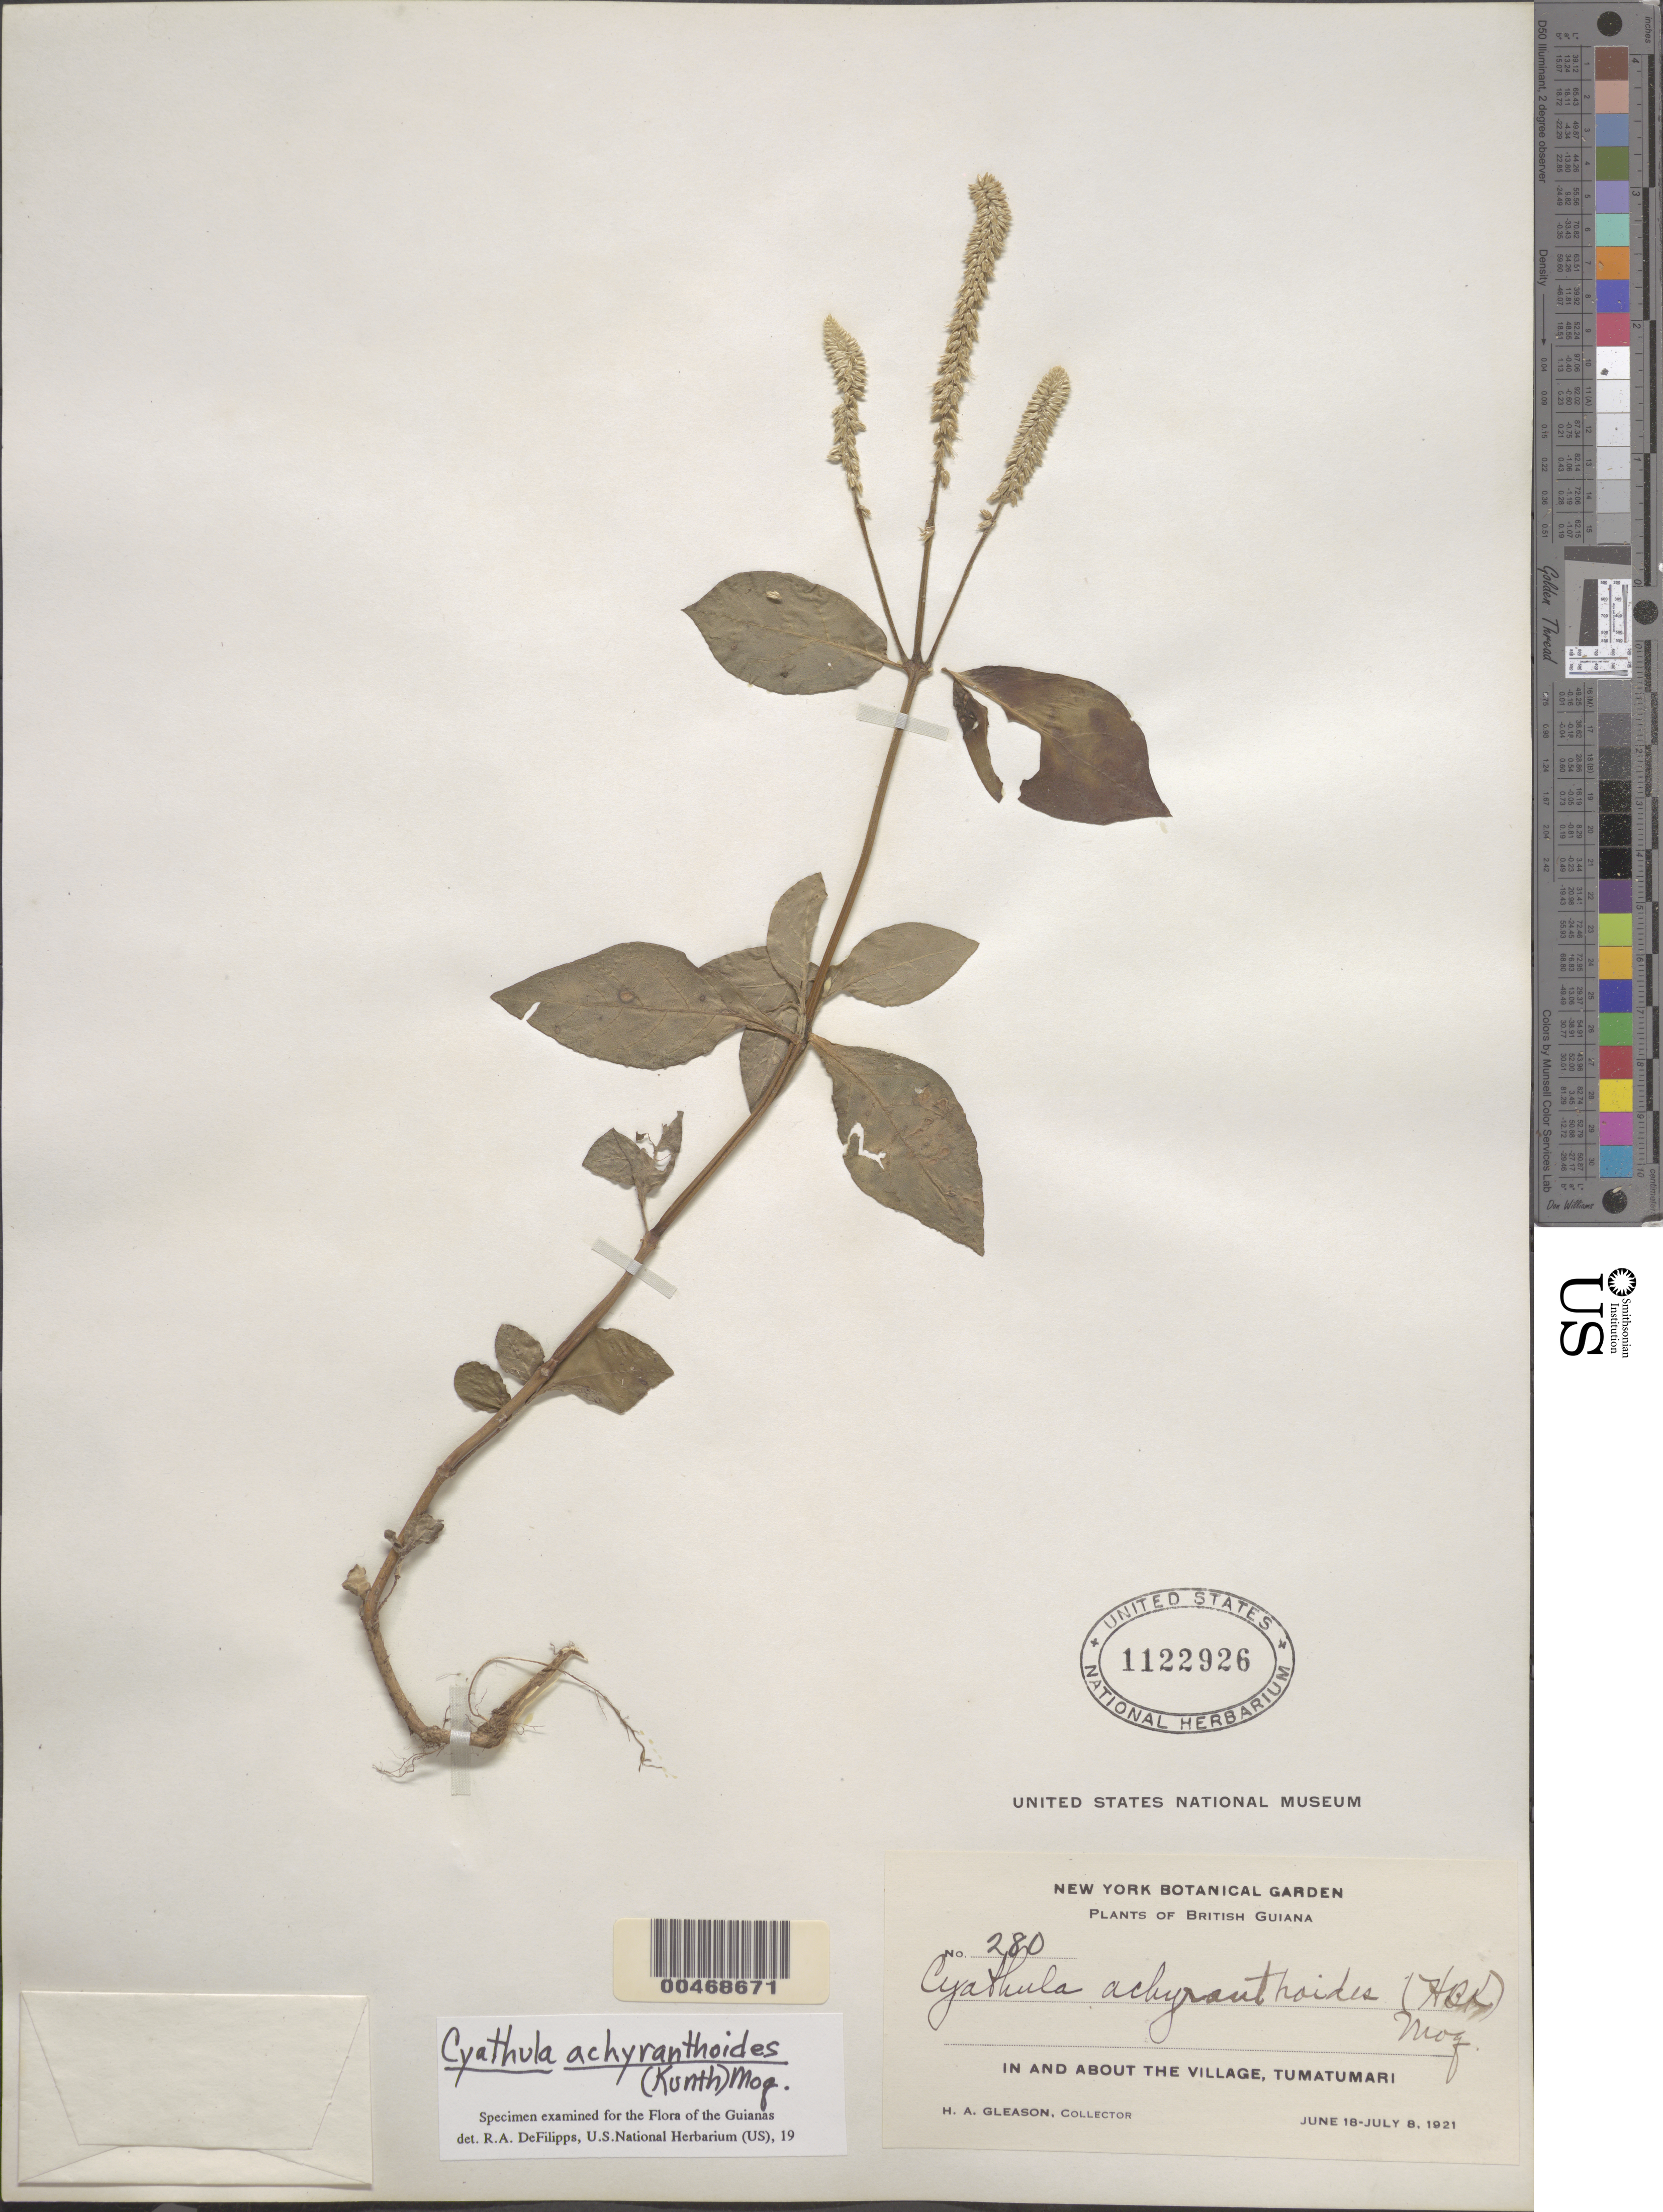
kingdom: Plantae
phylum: Tracheophyta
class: Magnoliopsida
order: Caryophyllales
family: Amaranthaceae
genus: Cyathula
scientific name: Cyathula achyranthoides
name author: (Kunth) Moq.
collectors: H. A. Gleason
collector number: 280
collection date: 1921-06-18/1921-07-08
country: Guyana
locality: British Guiana. In and about the village, Tumatumari.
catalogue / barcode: US 1122926